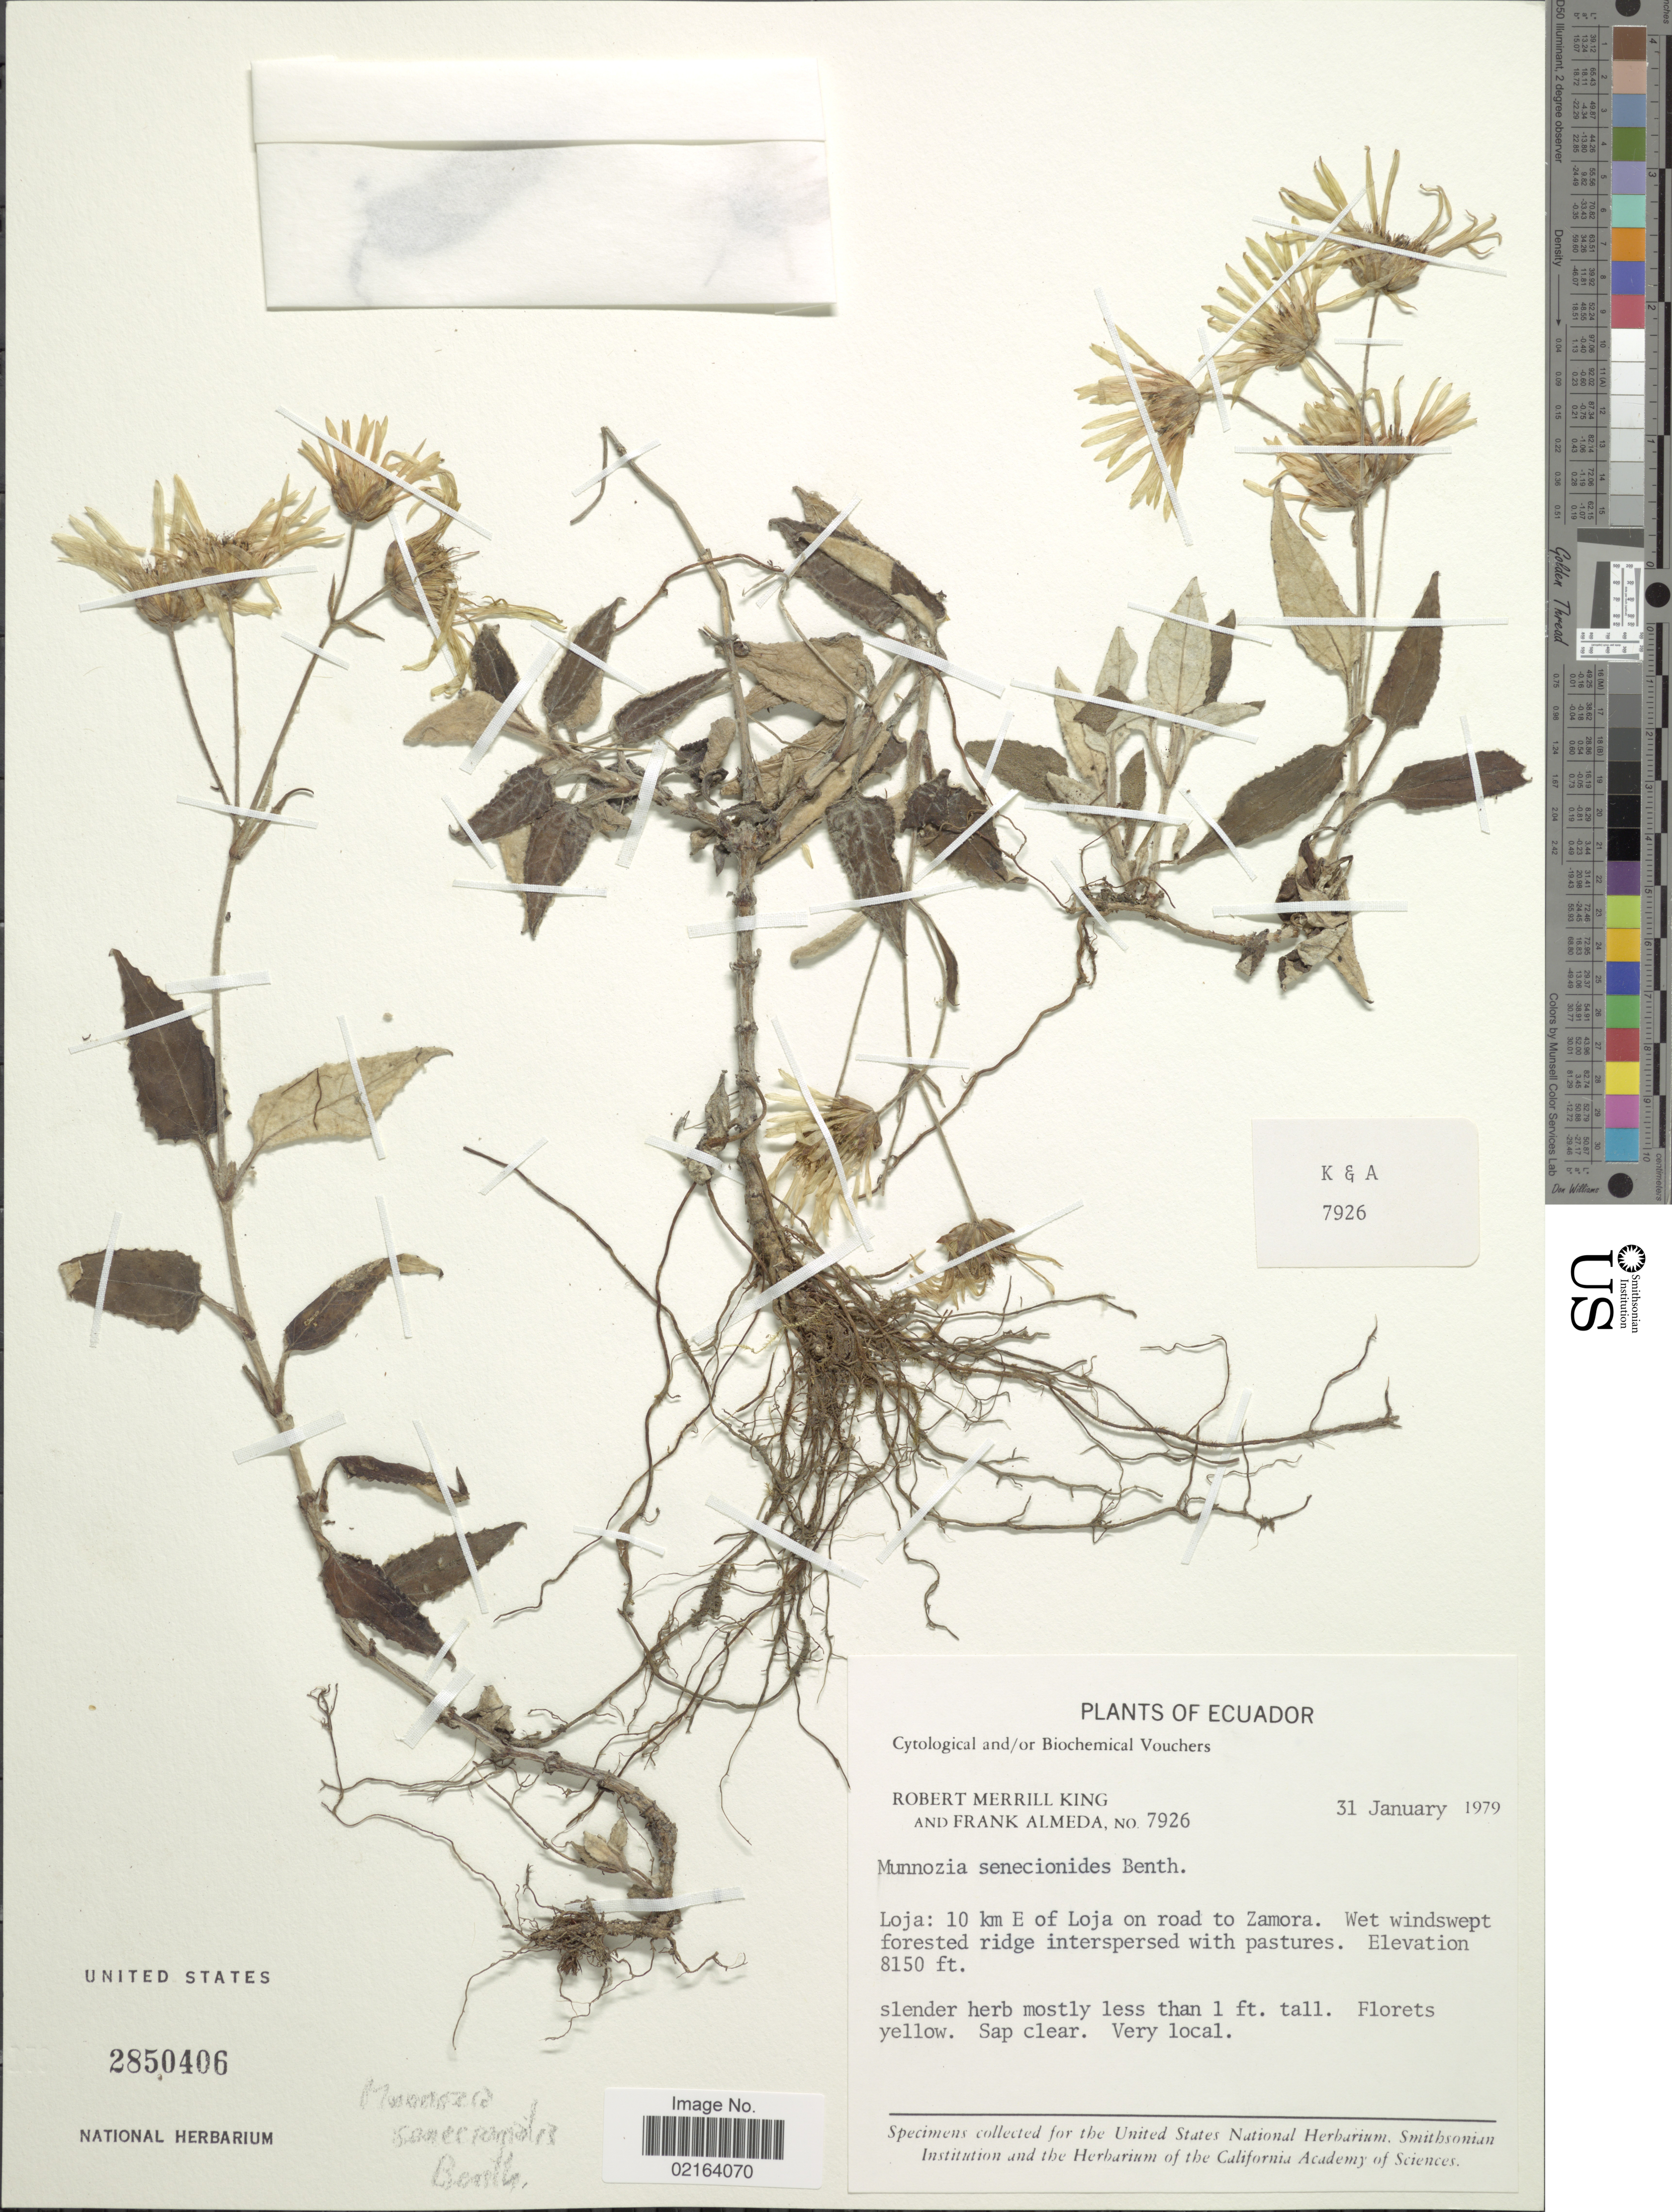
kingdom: Plantae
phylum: Tracheophyta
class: Magnoliopsida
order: Asterales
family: Asteraceae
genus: Munnozia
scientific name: Munnozia senecionidis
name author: Benth.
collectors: R. M. King & F. Almeda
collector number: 7926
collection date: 1979-01-31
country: Ecuador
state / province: Loja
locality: Loja: 10 km E of Loja on road to Zamora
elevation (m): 2484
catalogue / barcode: US 2850406